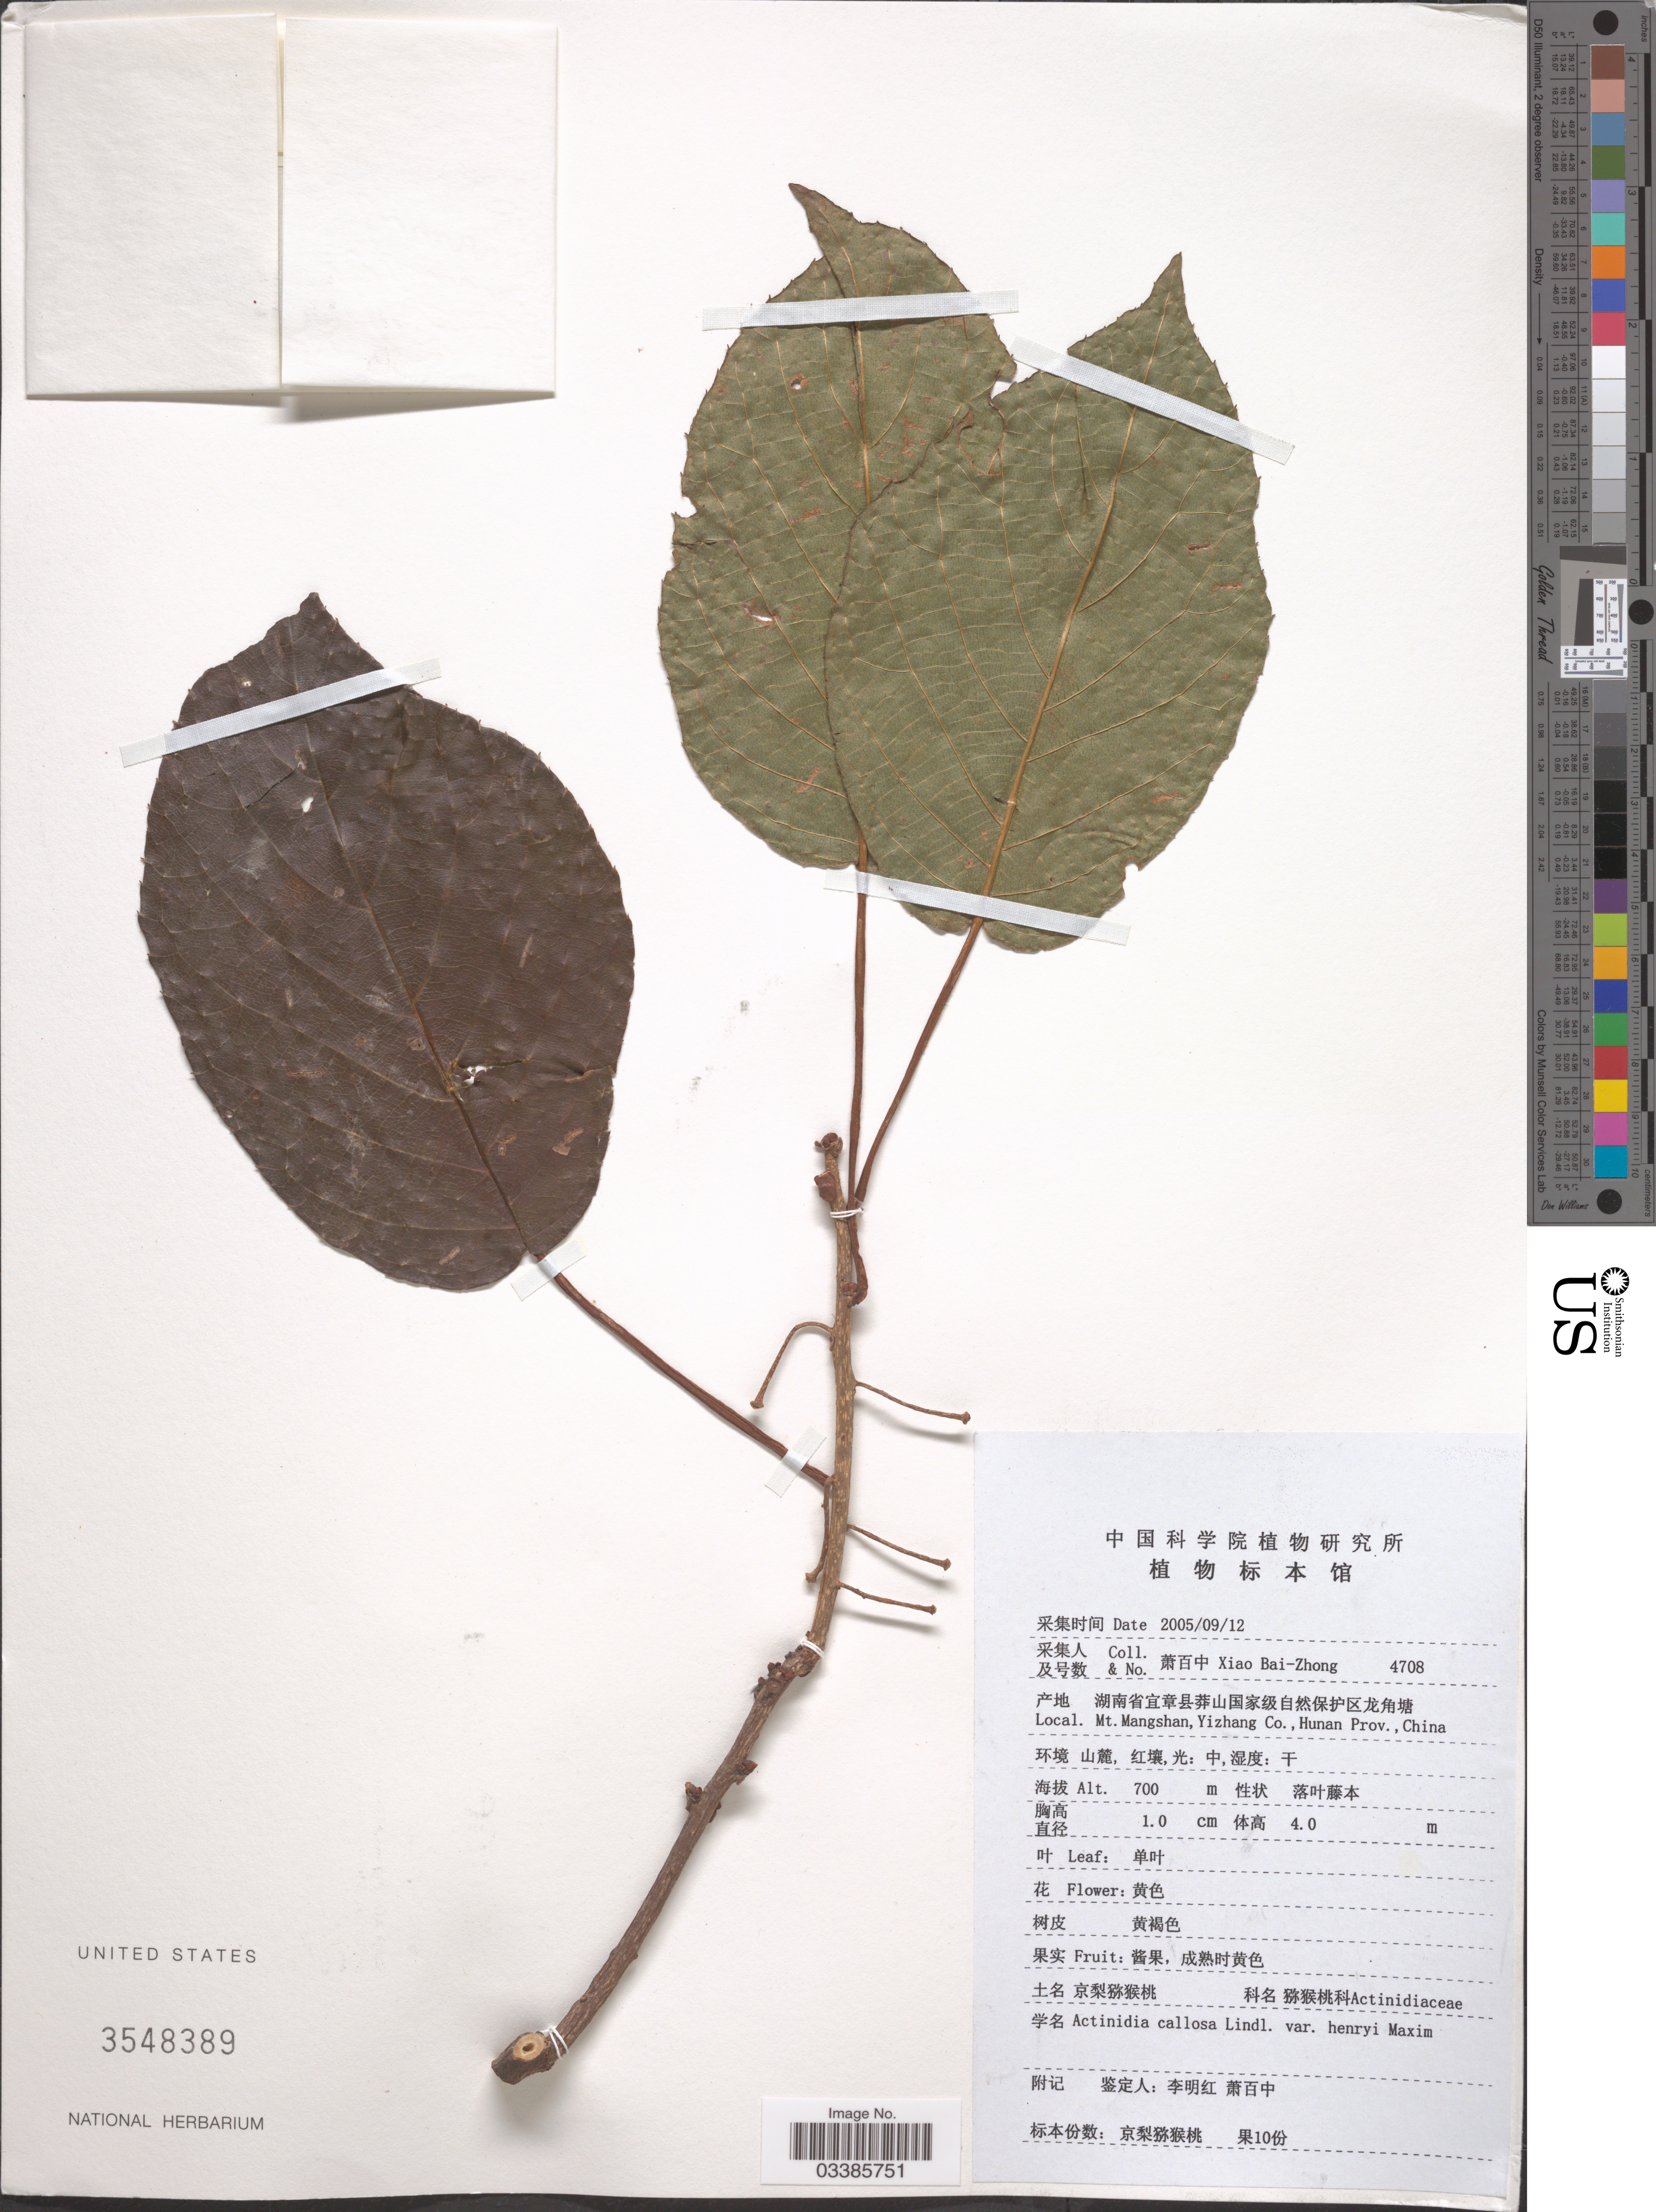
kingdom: Plantae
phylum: Tracheophyta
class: Magnoliopsida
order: Ericales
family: Actinidiaceae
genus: Actinidia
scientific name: Actinidia callosa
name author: Lindl.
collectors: B. Z. Xiao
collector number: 4708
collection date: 2005-09-12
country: China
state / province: Hunan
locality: Mt. Mangshan, Yizhang Co.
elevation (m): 700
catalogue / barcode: US 3548389